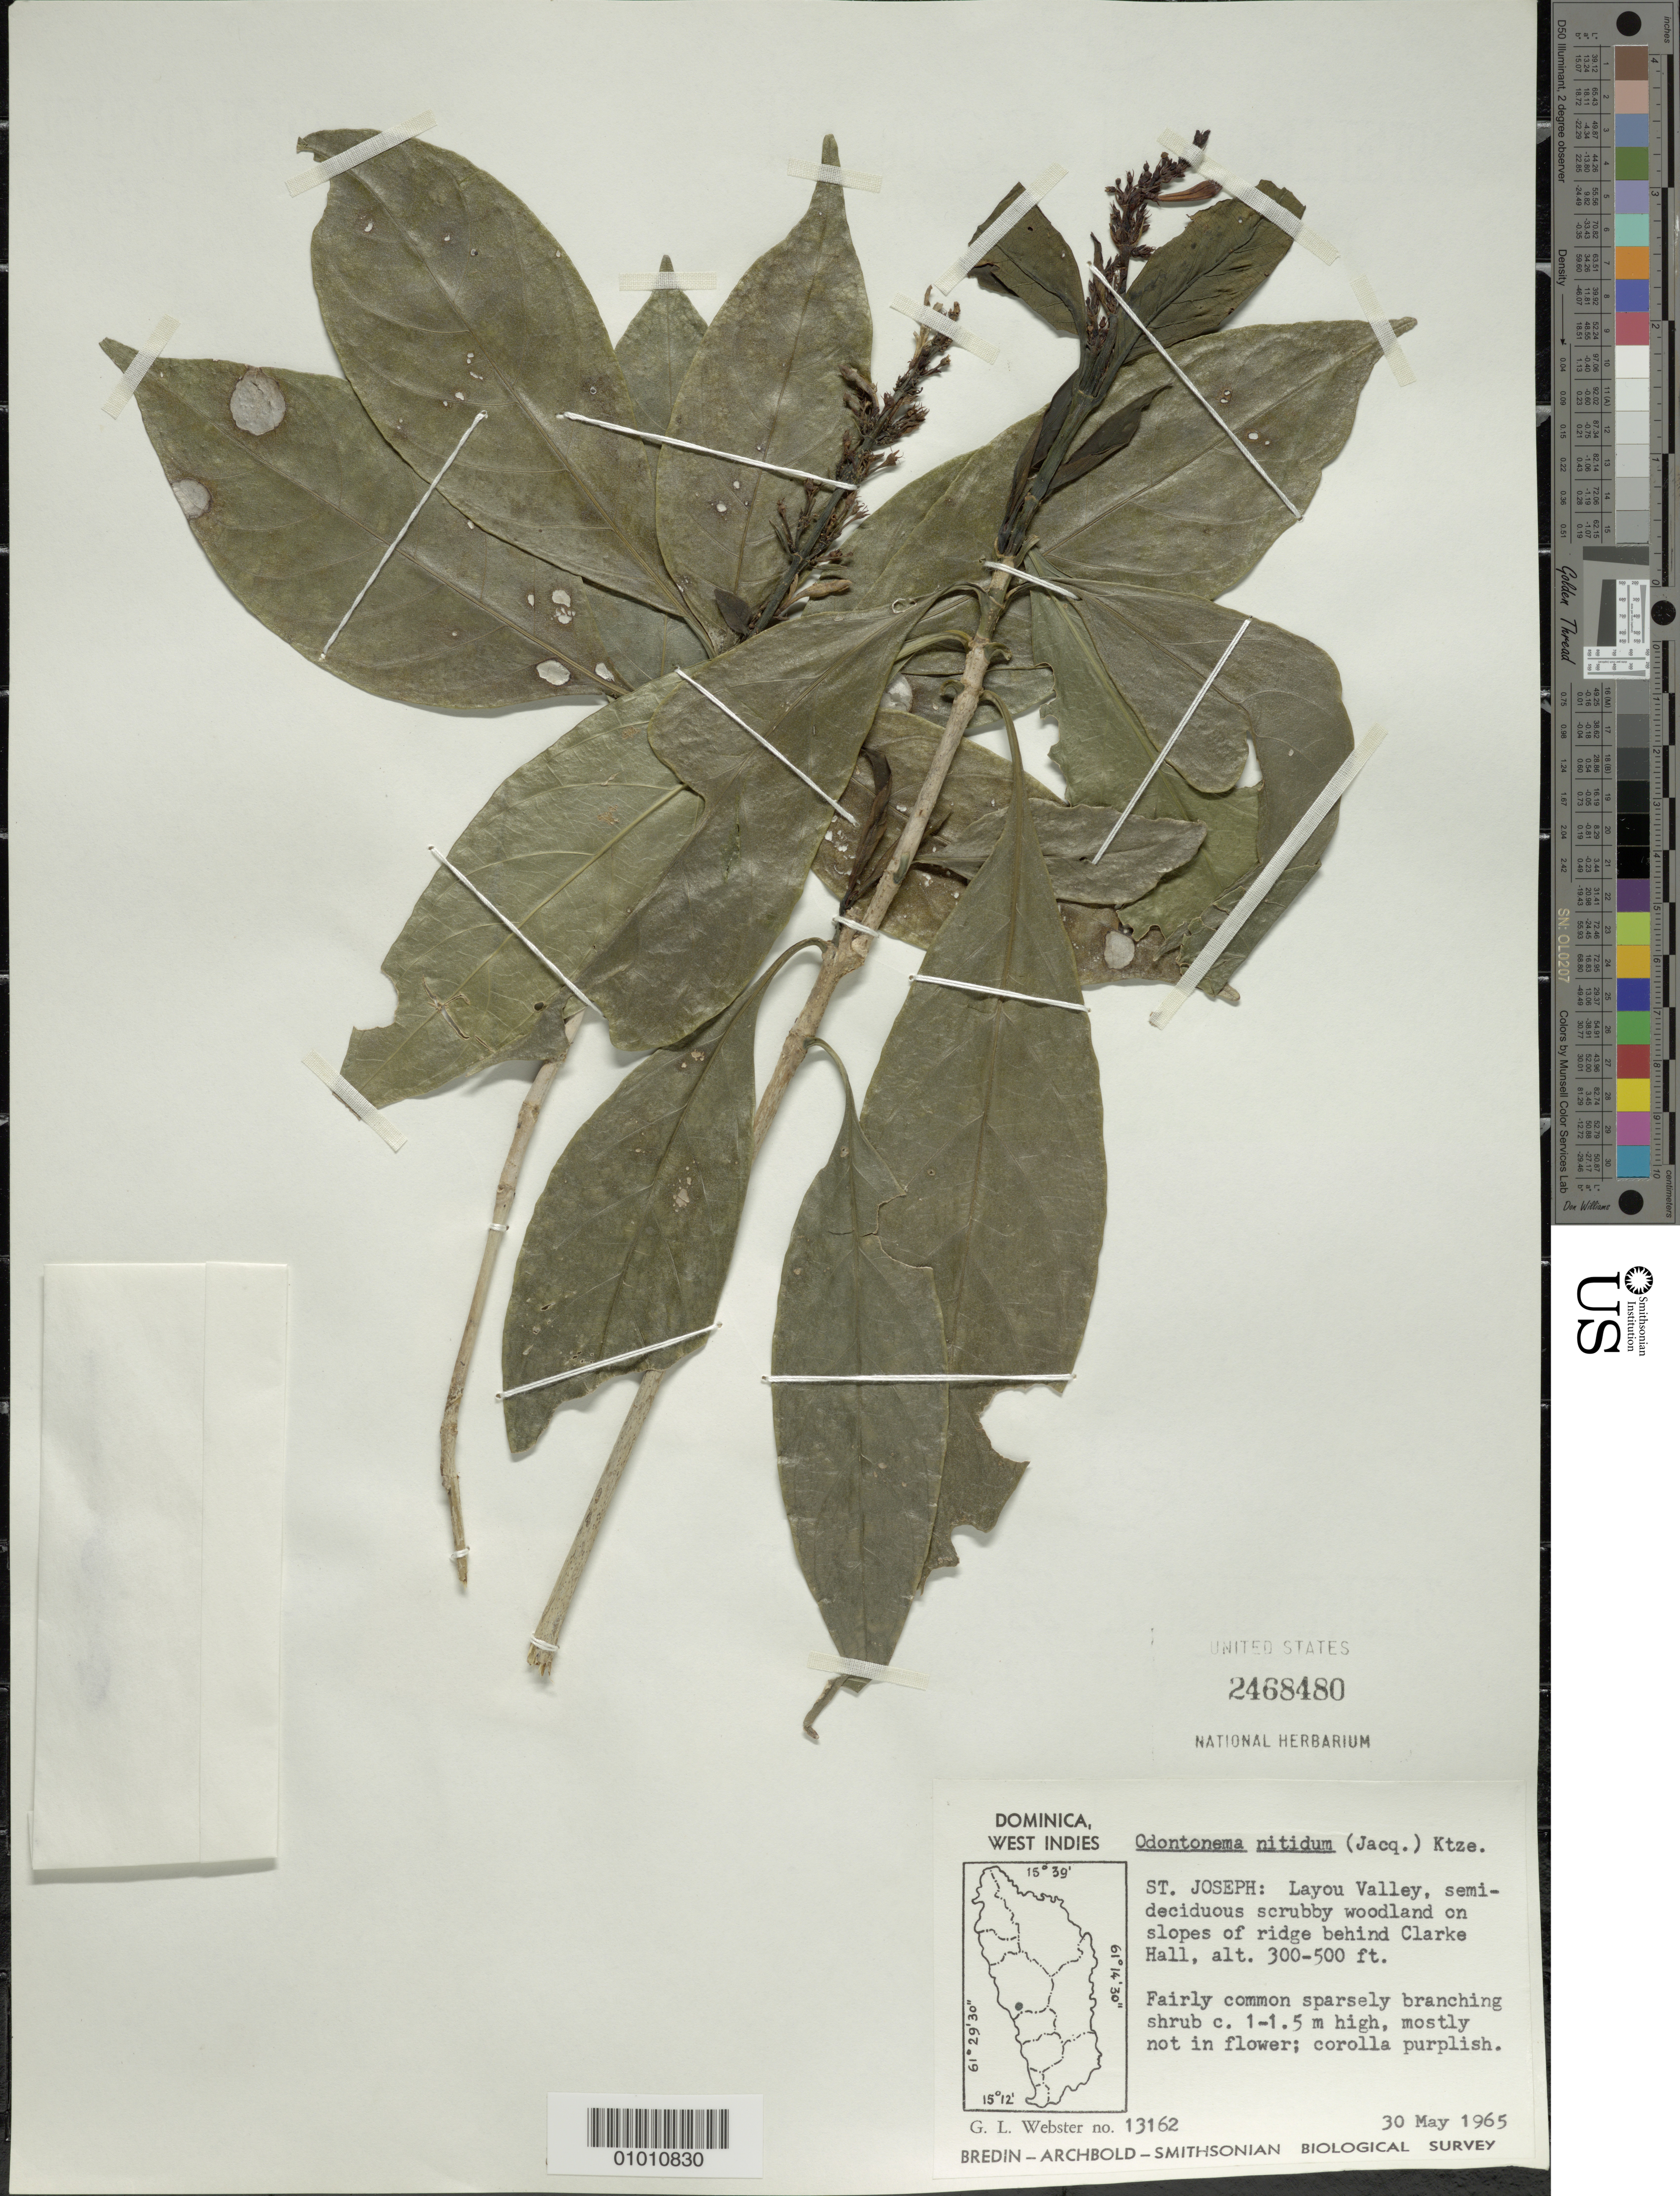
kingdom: Plantae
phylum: Tracheophyta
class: Magnoliopsida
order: Lamiales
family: Acanthaceae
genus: Odontonema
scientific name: Odontonema nitidum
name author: (Jacq.) Kuntze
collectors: G. L. Webster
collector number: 13162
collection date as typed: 30 May 1965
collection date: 1965-05-30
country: Dominica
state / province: St. Joseph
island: Dominica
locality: Layou Valley, ridge behind Clarke Hall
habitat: Semi-decicuous scrubby woodland on slopes of ridge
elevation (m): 91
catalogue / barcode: US 2468480